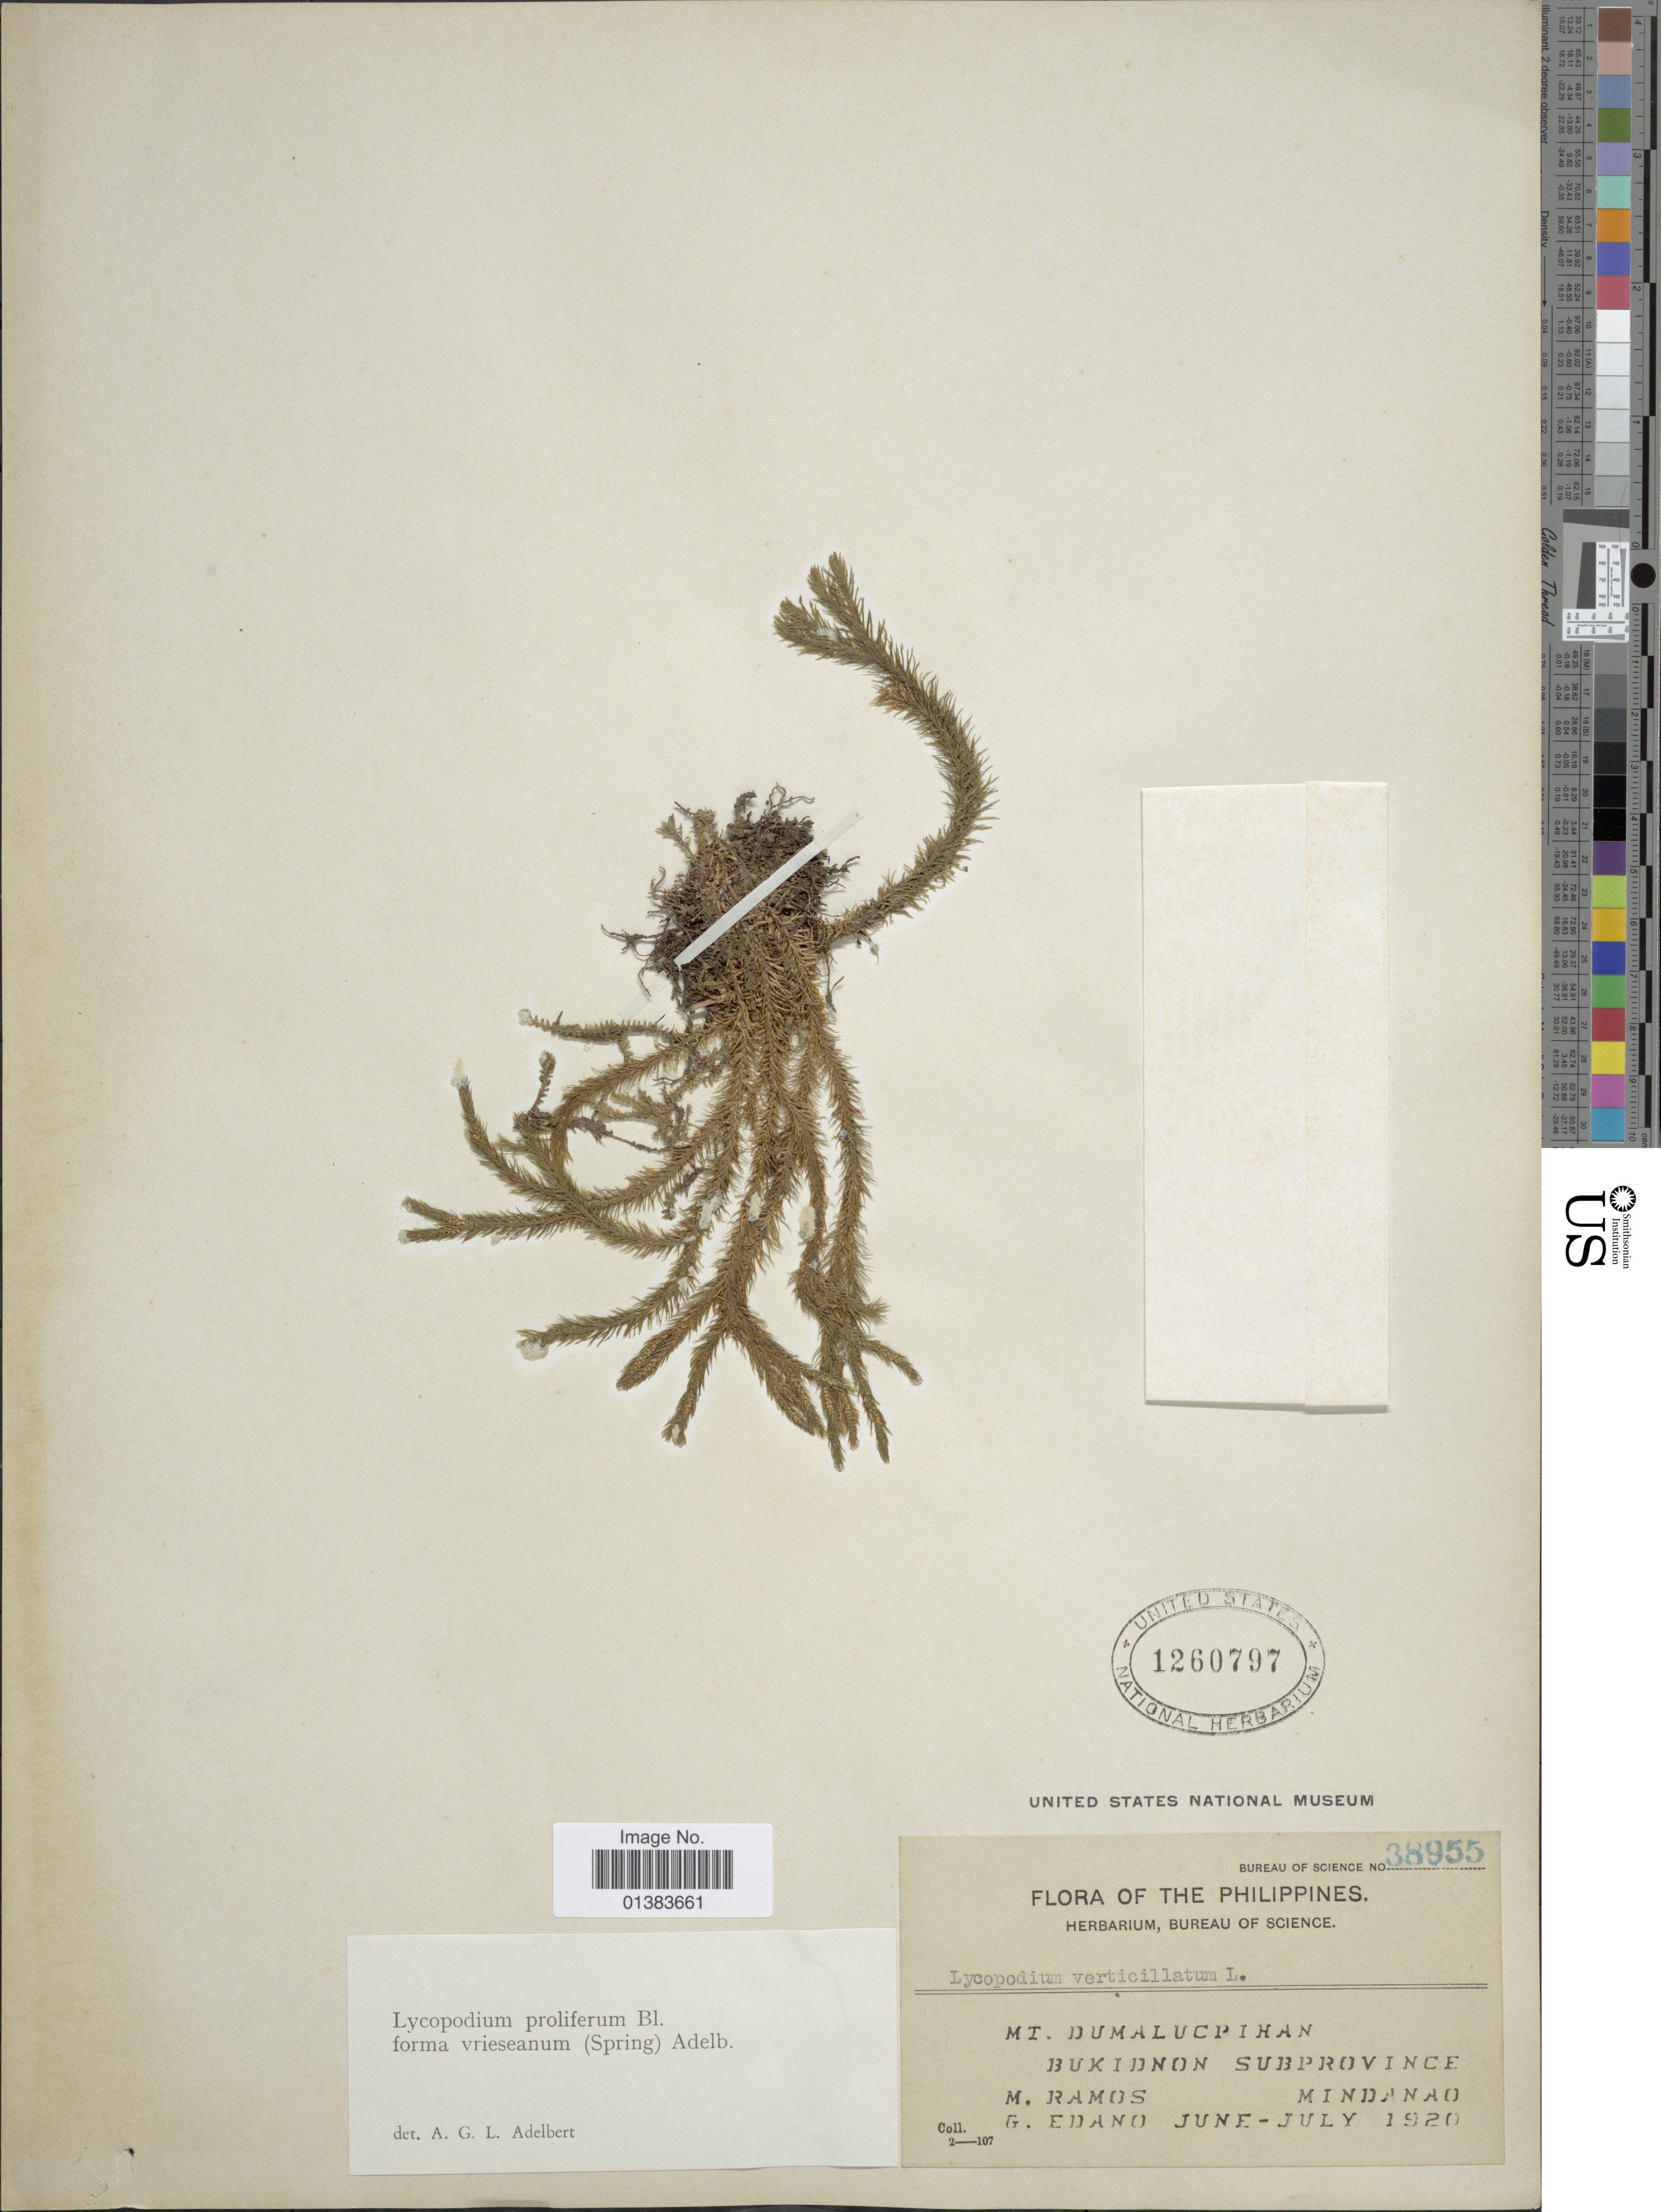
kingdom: Plantae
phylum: Tracheophyta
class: Lycopodiopsida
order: Lycopodiales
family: Lycopodiaceae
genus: Phlegmariurus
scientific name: Phlegmariurus verticillatus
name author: (L. f.) A. R. Field & Testo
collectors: M. Ramos & G. Edaño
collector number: Bureau of Science 38955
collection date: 1920-06/1920-07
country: Philippines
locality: Mt. Dumalucpihan, Bukidnon Subprovince, Mindanao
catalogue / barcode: US 1260797